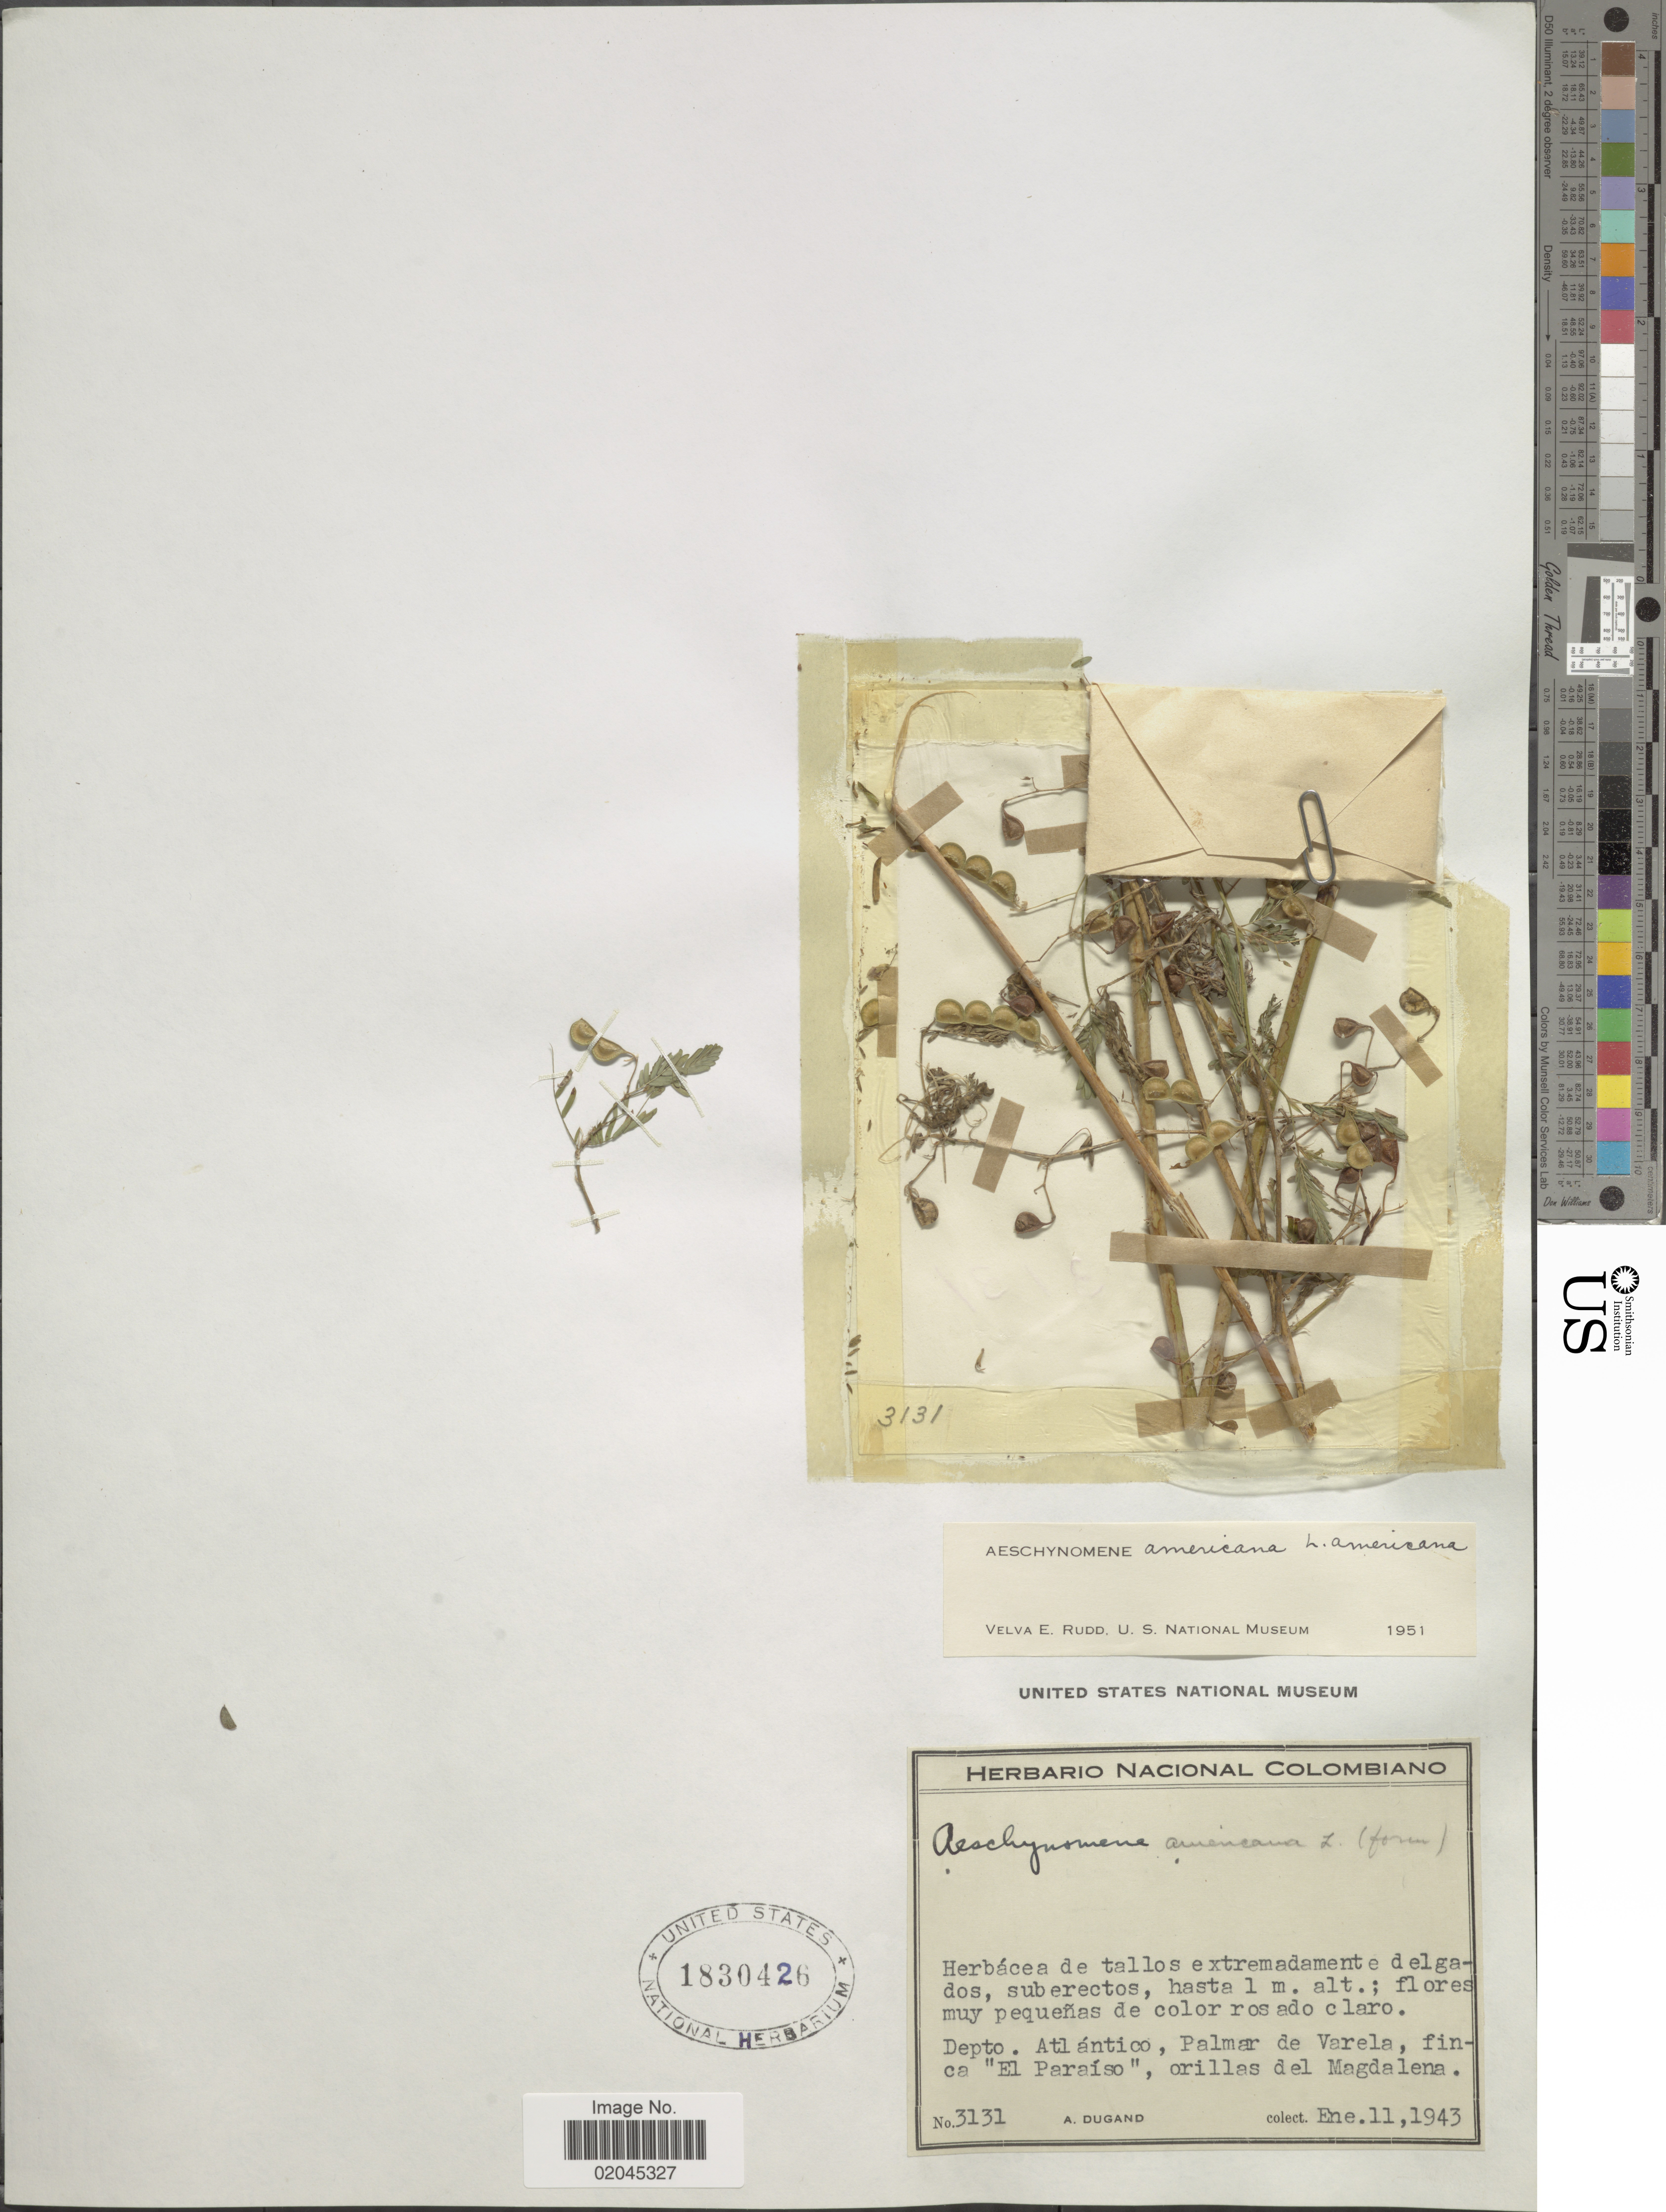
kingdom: Plantae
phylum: Tracheophyta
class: Magnoliopsida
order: Fabales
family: Fabaceae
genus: Aeschynomene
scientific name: Aeschynomene americana var. americana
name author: L.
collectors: A. Dugand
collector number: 3131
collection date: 1943-01-11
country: Colombia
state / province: Atlántico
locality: Depto. Atlántico, Palmar de Varela, finca 'El Paraíso', orillas del Magdalena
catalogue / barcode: US 1830426